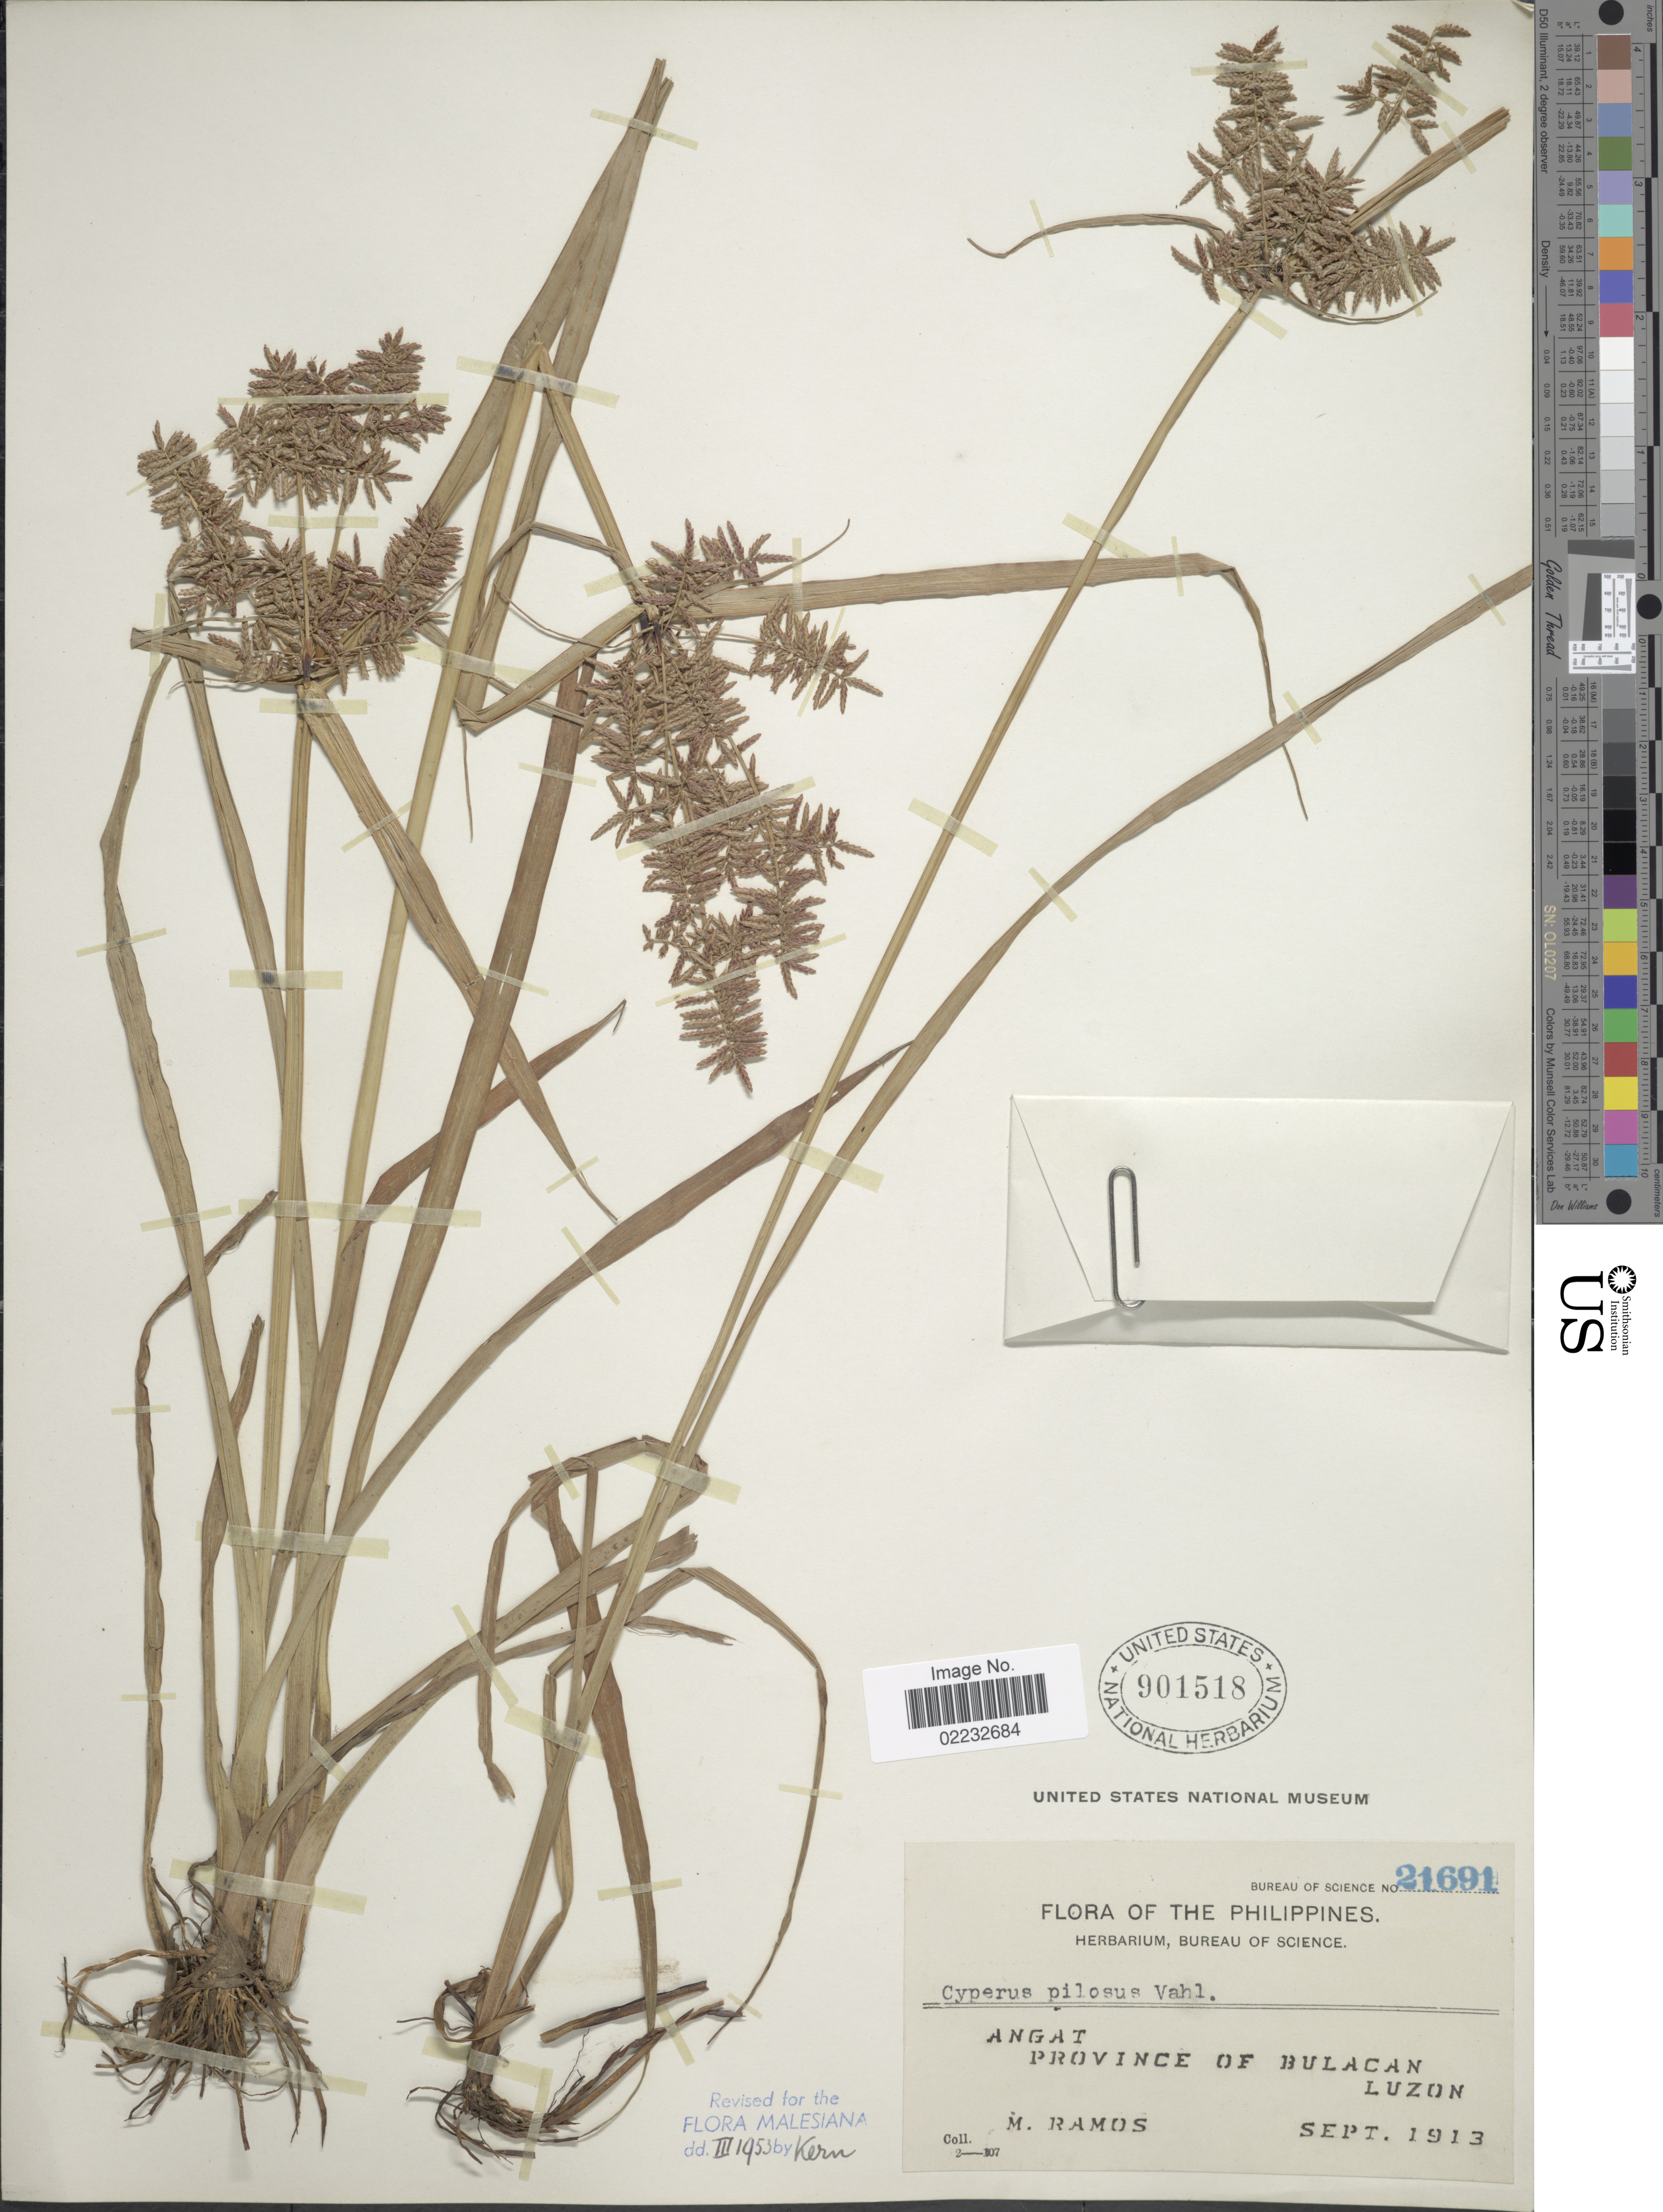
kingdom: Plantae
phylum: Tracheophyta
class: Liliopsida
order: Poales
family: Cyperaceae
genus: Cyperus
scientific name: Cyperus pilosus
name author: Vahl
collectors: M. Ramos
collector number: Bureau of Science 21691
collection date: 1913-09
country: Philippines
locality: Angat. Province of Bulacan, Luzon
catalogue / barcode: US 901518